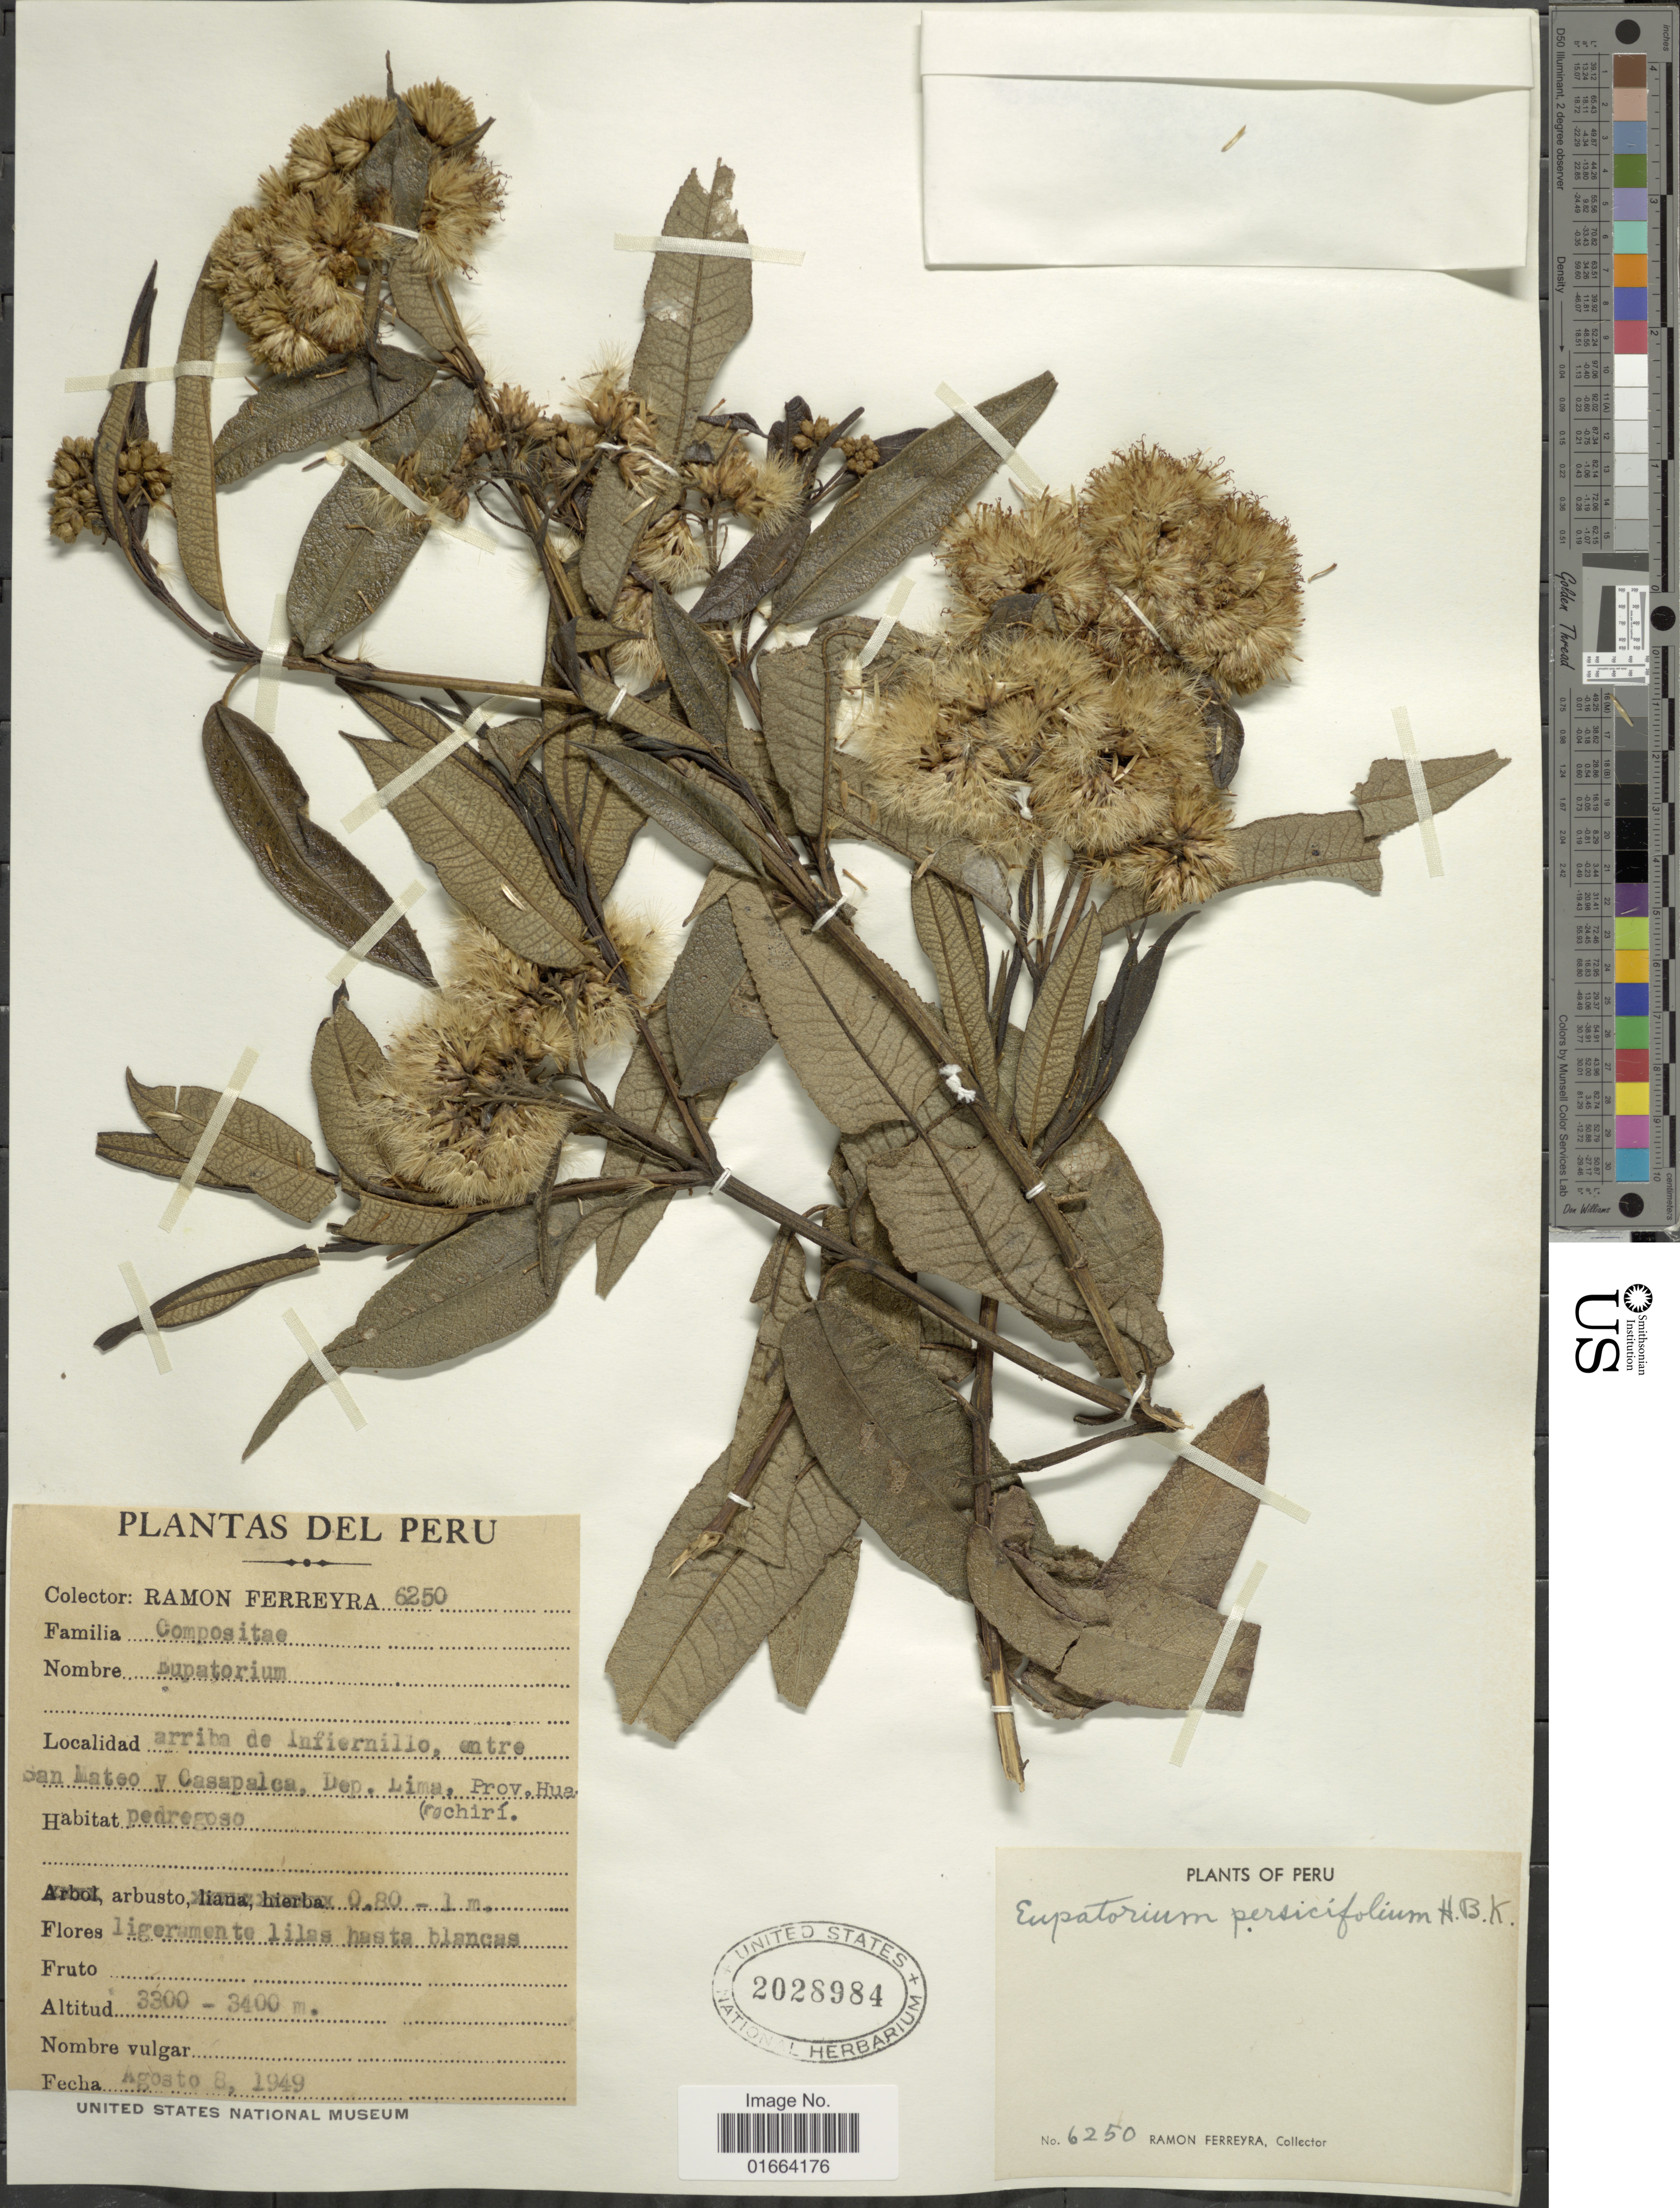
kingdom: Plantae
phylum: Tracheophyta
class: Magnoliopsida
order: Asterales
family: Asteraceae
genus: Aristeguietia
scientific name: Aristeguietia discolor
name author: (DC.) R.M. King & H. Rob.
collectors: R. A. Ferreyra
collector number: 6250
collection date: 1949-08-08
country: Peru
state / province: Lima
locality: Arriba de Infiernillo, entre San Mateo y Casapalca, Prov. Huarochirí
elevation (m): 3300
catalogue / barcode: US 2028984